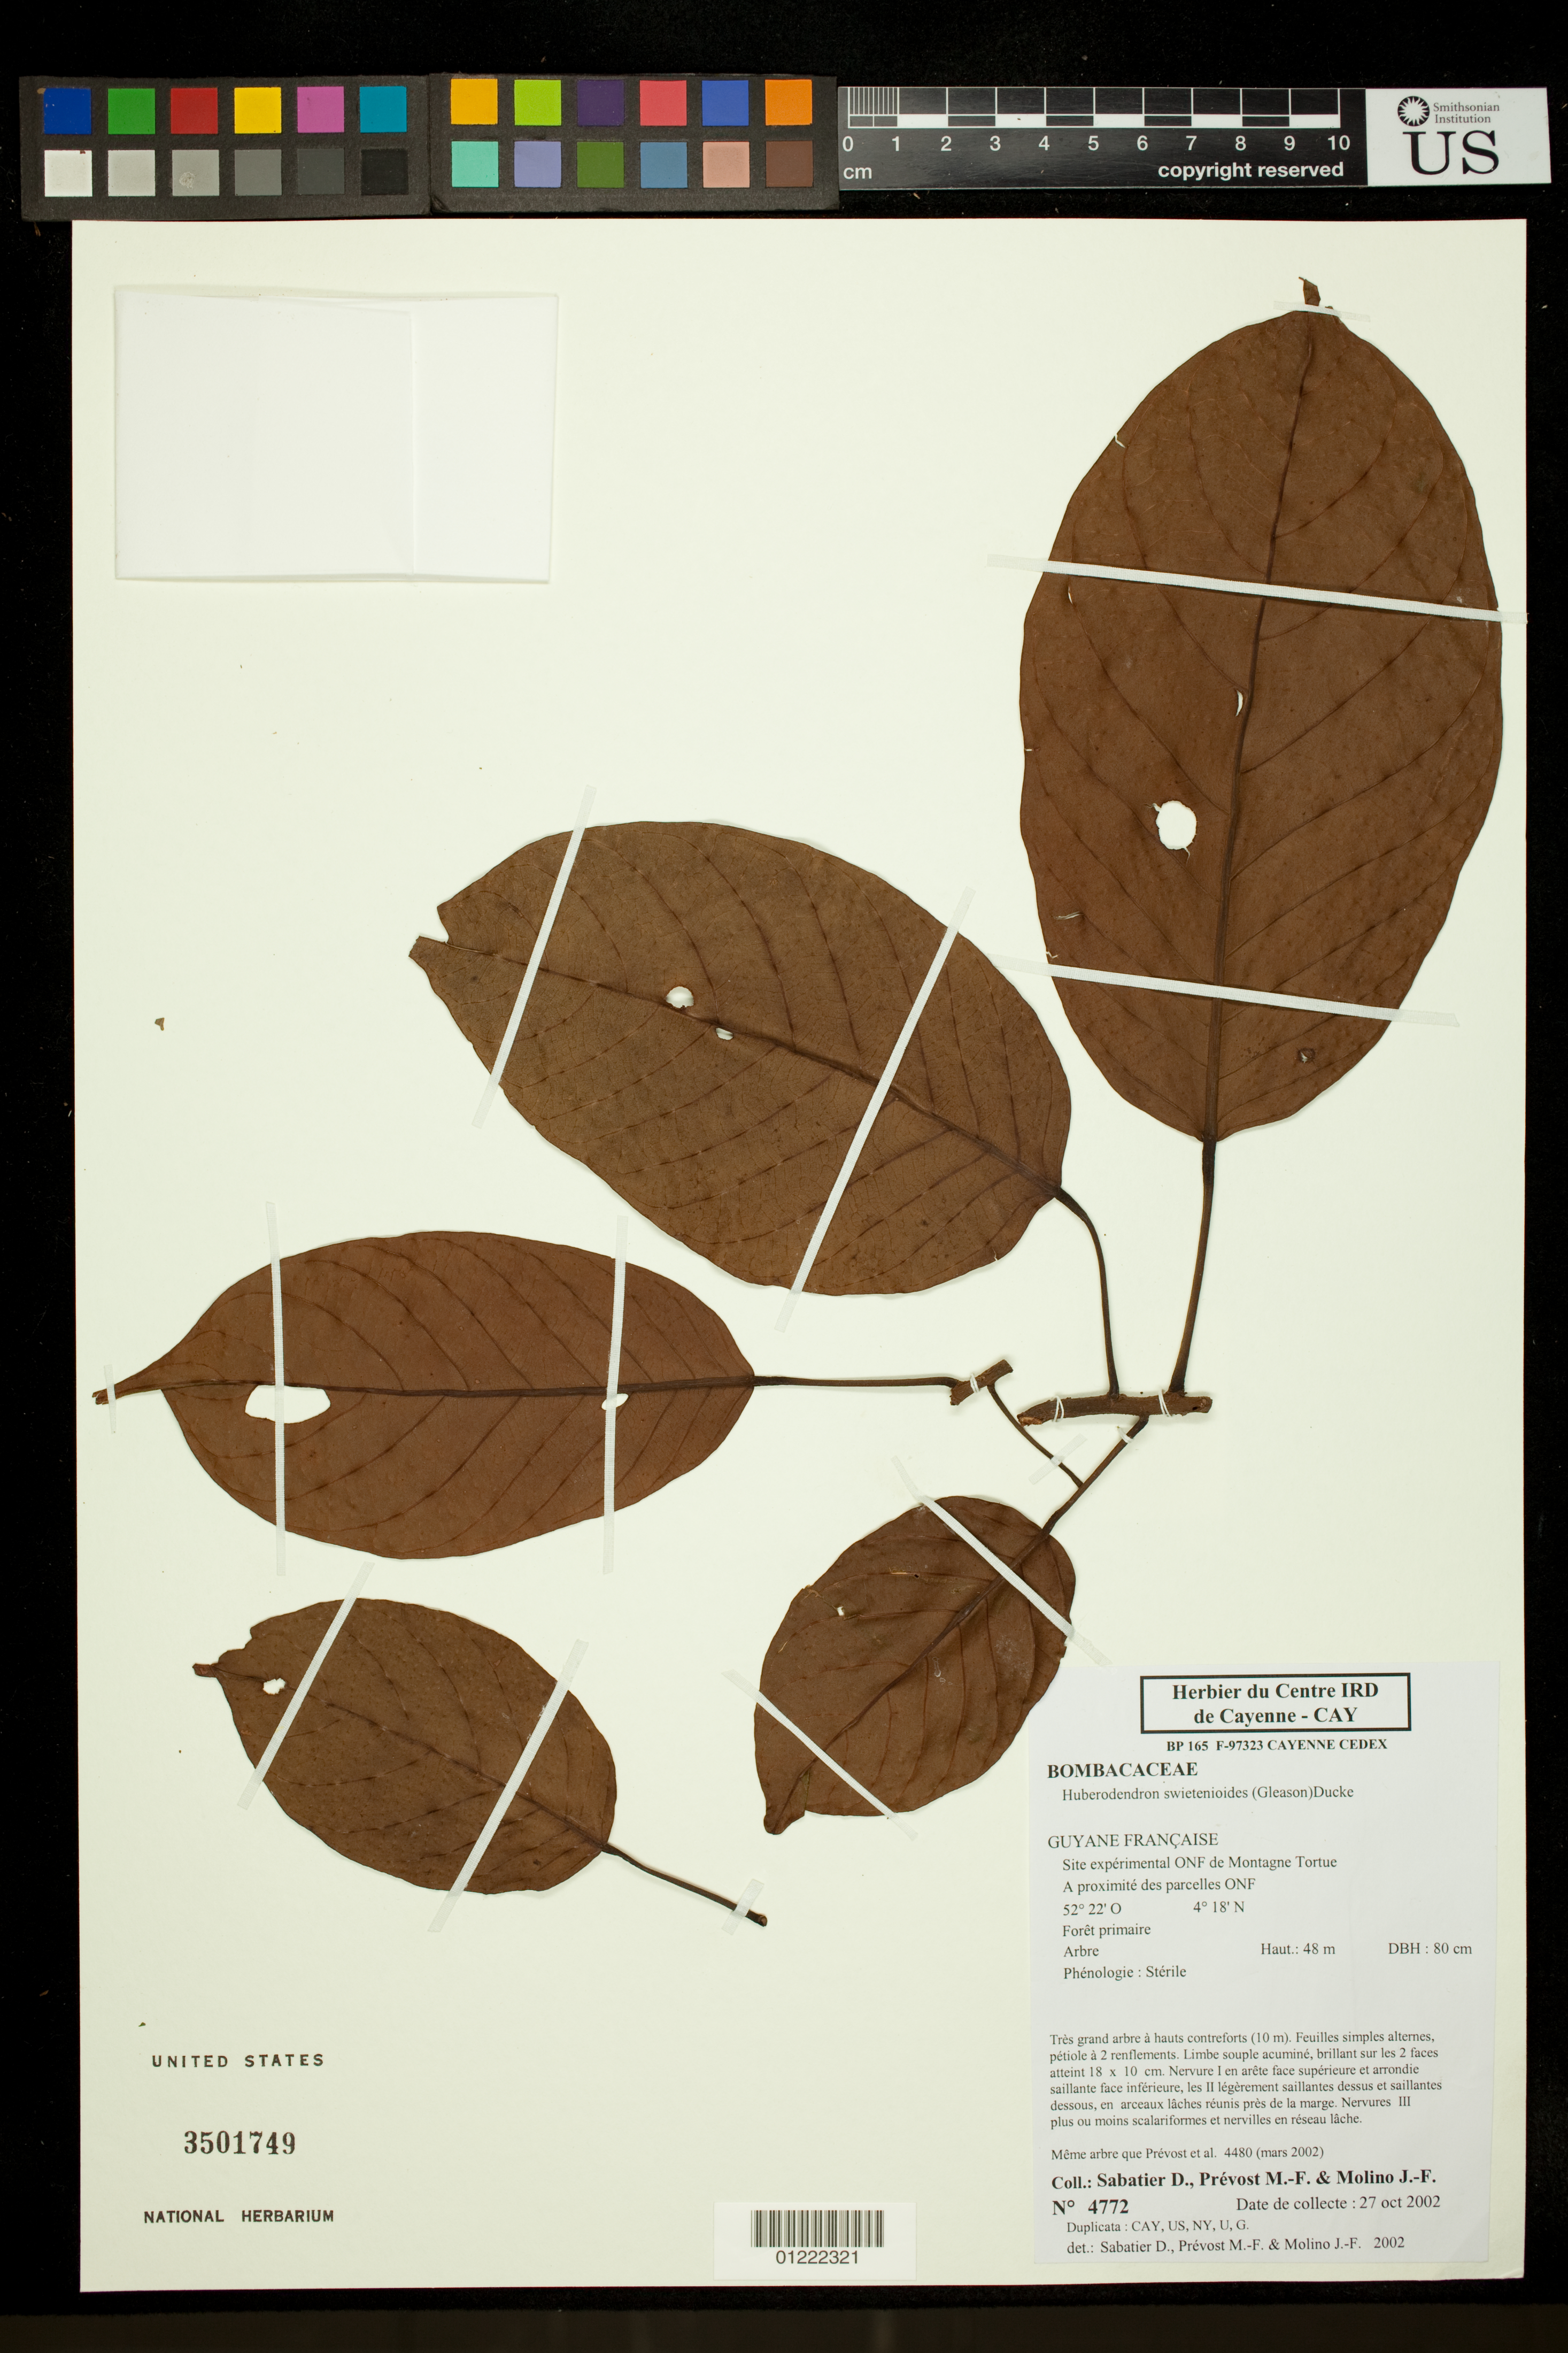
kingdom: Plantae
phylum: Tracheophyta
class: Magnoliopsida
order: Malvales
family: Malvaceae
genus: Huberodendron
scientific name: Huberodendron swietenioides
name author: (Gleason) Ducke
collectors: D. Sabatier, M.-F. Prévost & J. Molino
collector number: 4772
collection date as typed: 10/27/2002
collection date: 2002-10-27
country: French Guiana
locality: Site expérimental ONF de Montagne Tortue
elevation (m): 48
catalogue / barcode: US 3501749